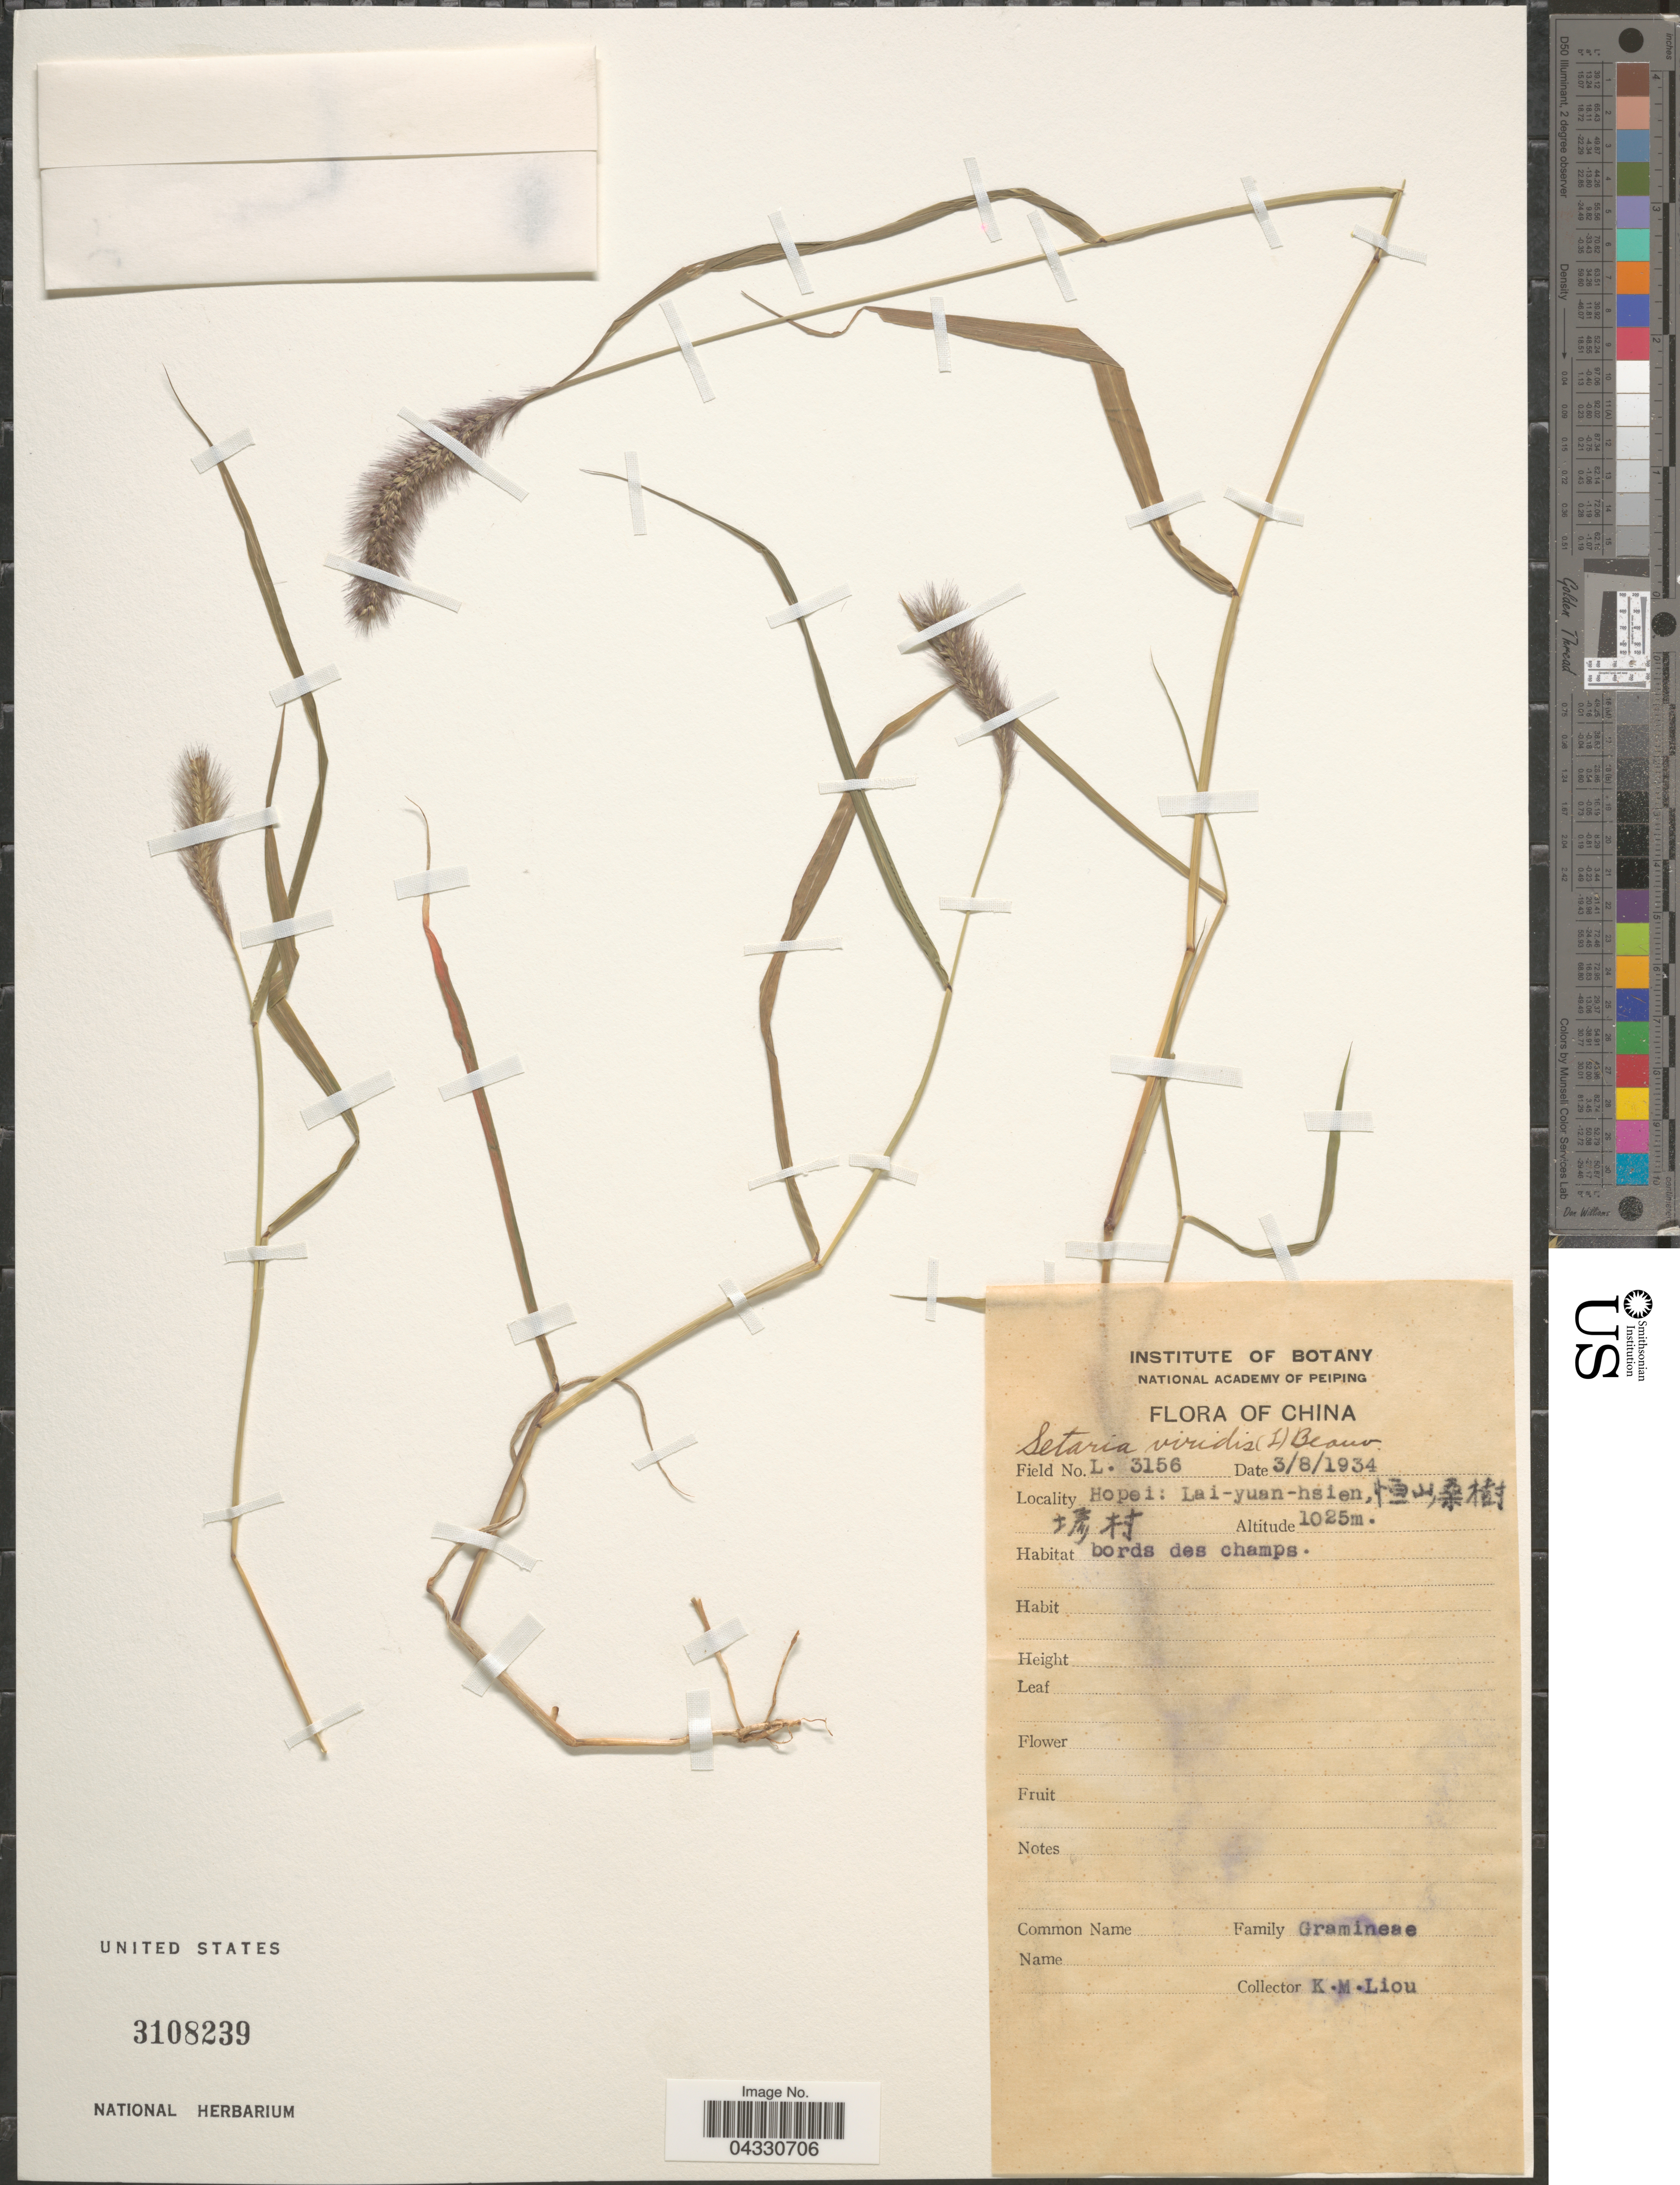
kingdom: Plantae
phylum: Tracheophyta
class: Liliopsida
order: Poales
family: Poaceae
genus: Setaria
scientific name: Setaria viridis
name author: (L.) P. Beauv.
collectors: K. M. Liou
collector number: L3156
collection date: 1934-08-03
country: China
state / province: Hebei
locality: Hopei: Lai-yuan-hsien, X.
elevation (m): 1025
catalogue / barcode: US 3108239